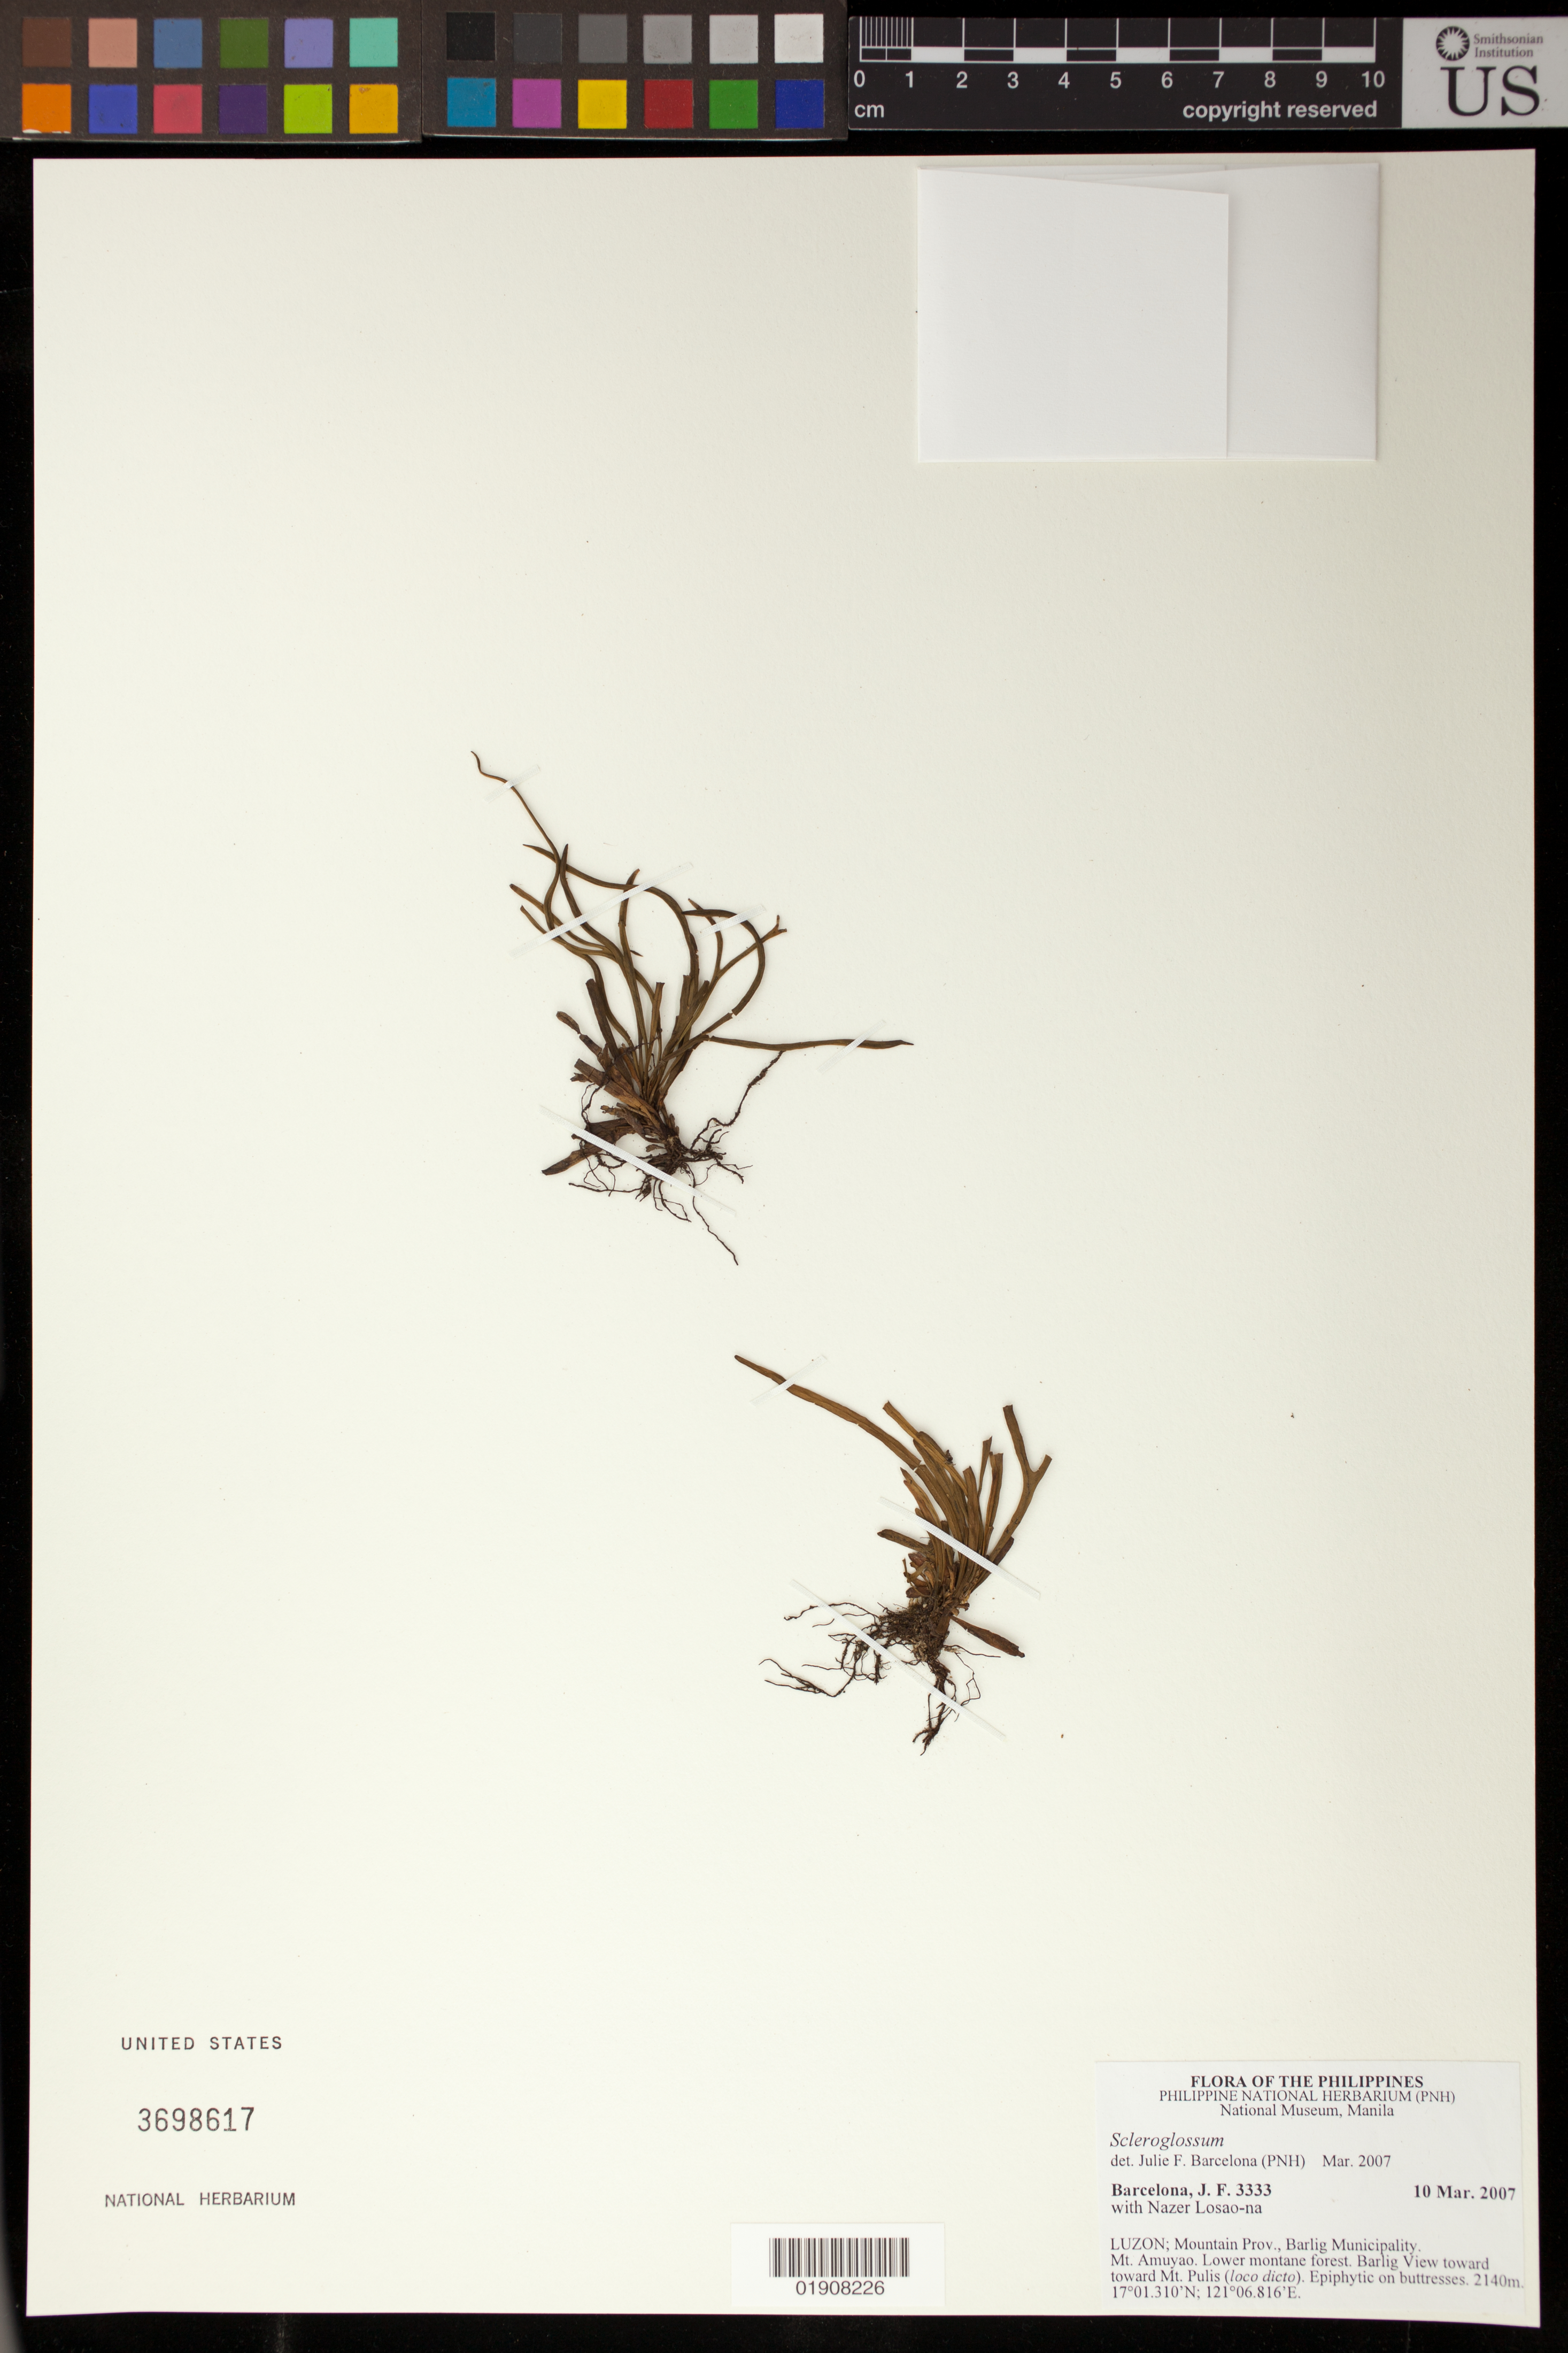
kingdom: Plantae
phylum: Tracheophyta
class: Polypodiopsida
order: Polypodiales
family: Polypodiaceae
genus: Scleroglossum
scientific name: Scleroglossum sp.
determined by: Barcelona, J. F.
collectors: J. F. Barcelona & N. Losao-na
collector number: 3333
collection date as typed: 10 Mar 2007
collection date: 2007-03-10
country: Philippines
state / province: Cordillera (Administrative Region)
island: Luzon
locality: Luzon; Mountain Prov., Barlig Municipality; Mt. Amuyao, Barlig View toward Mt. Pulis (loc. dic.)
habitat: Lower montane forest.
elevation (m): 2140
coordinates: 17 01.310 N, 121 06.816 E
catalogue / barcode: US 3698617